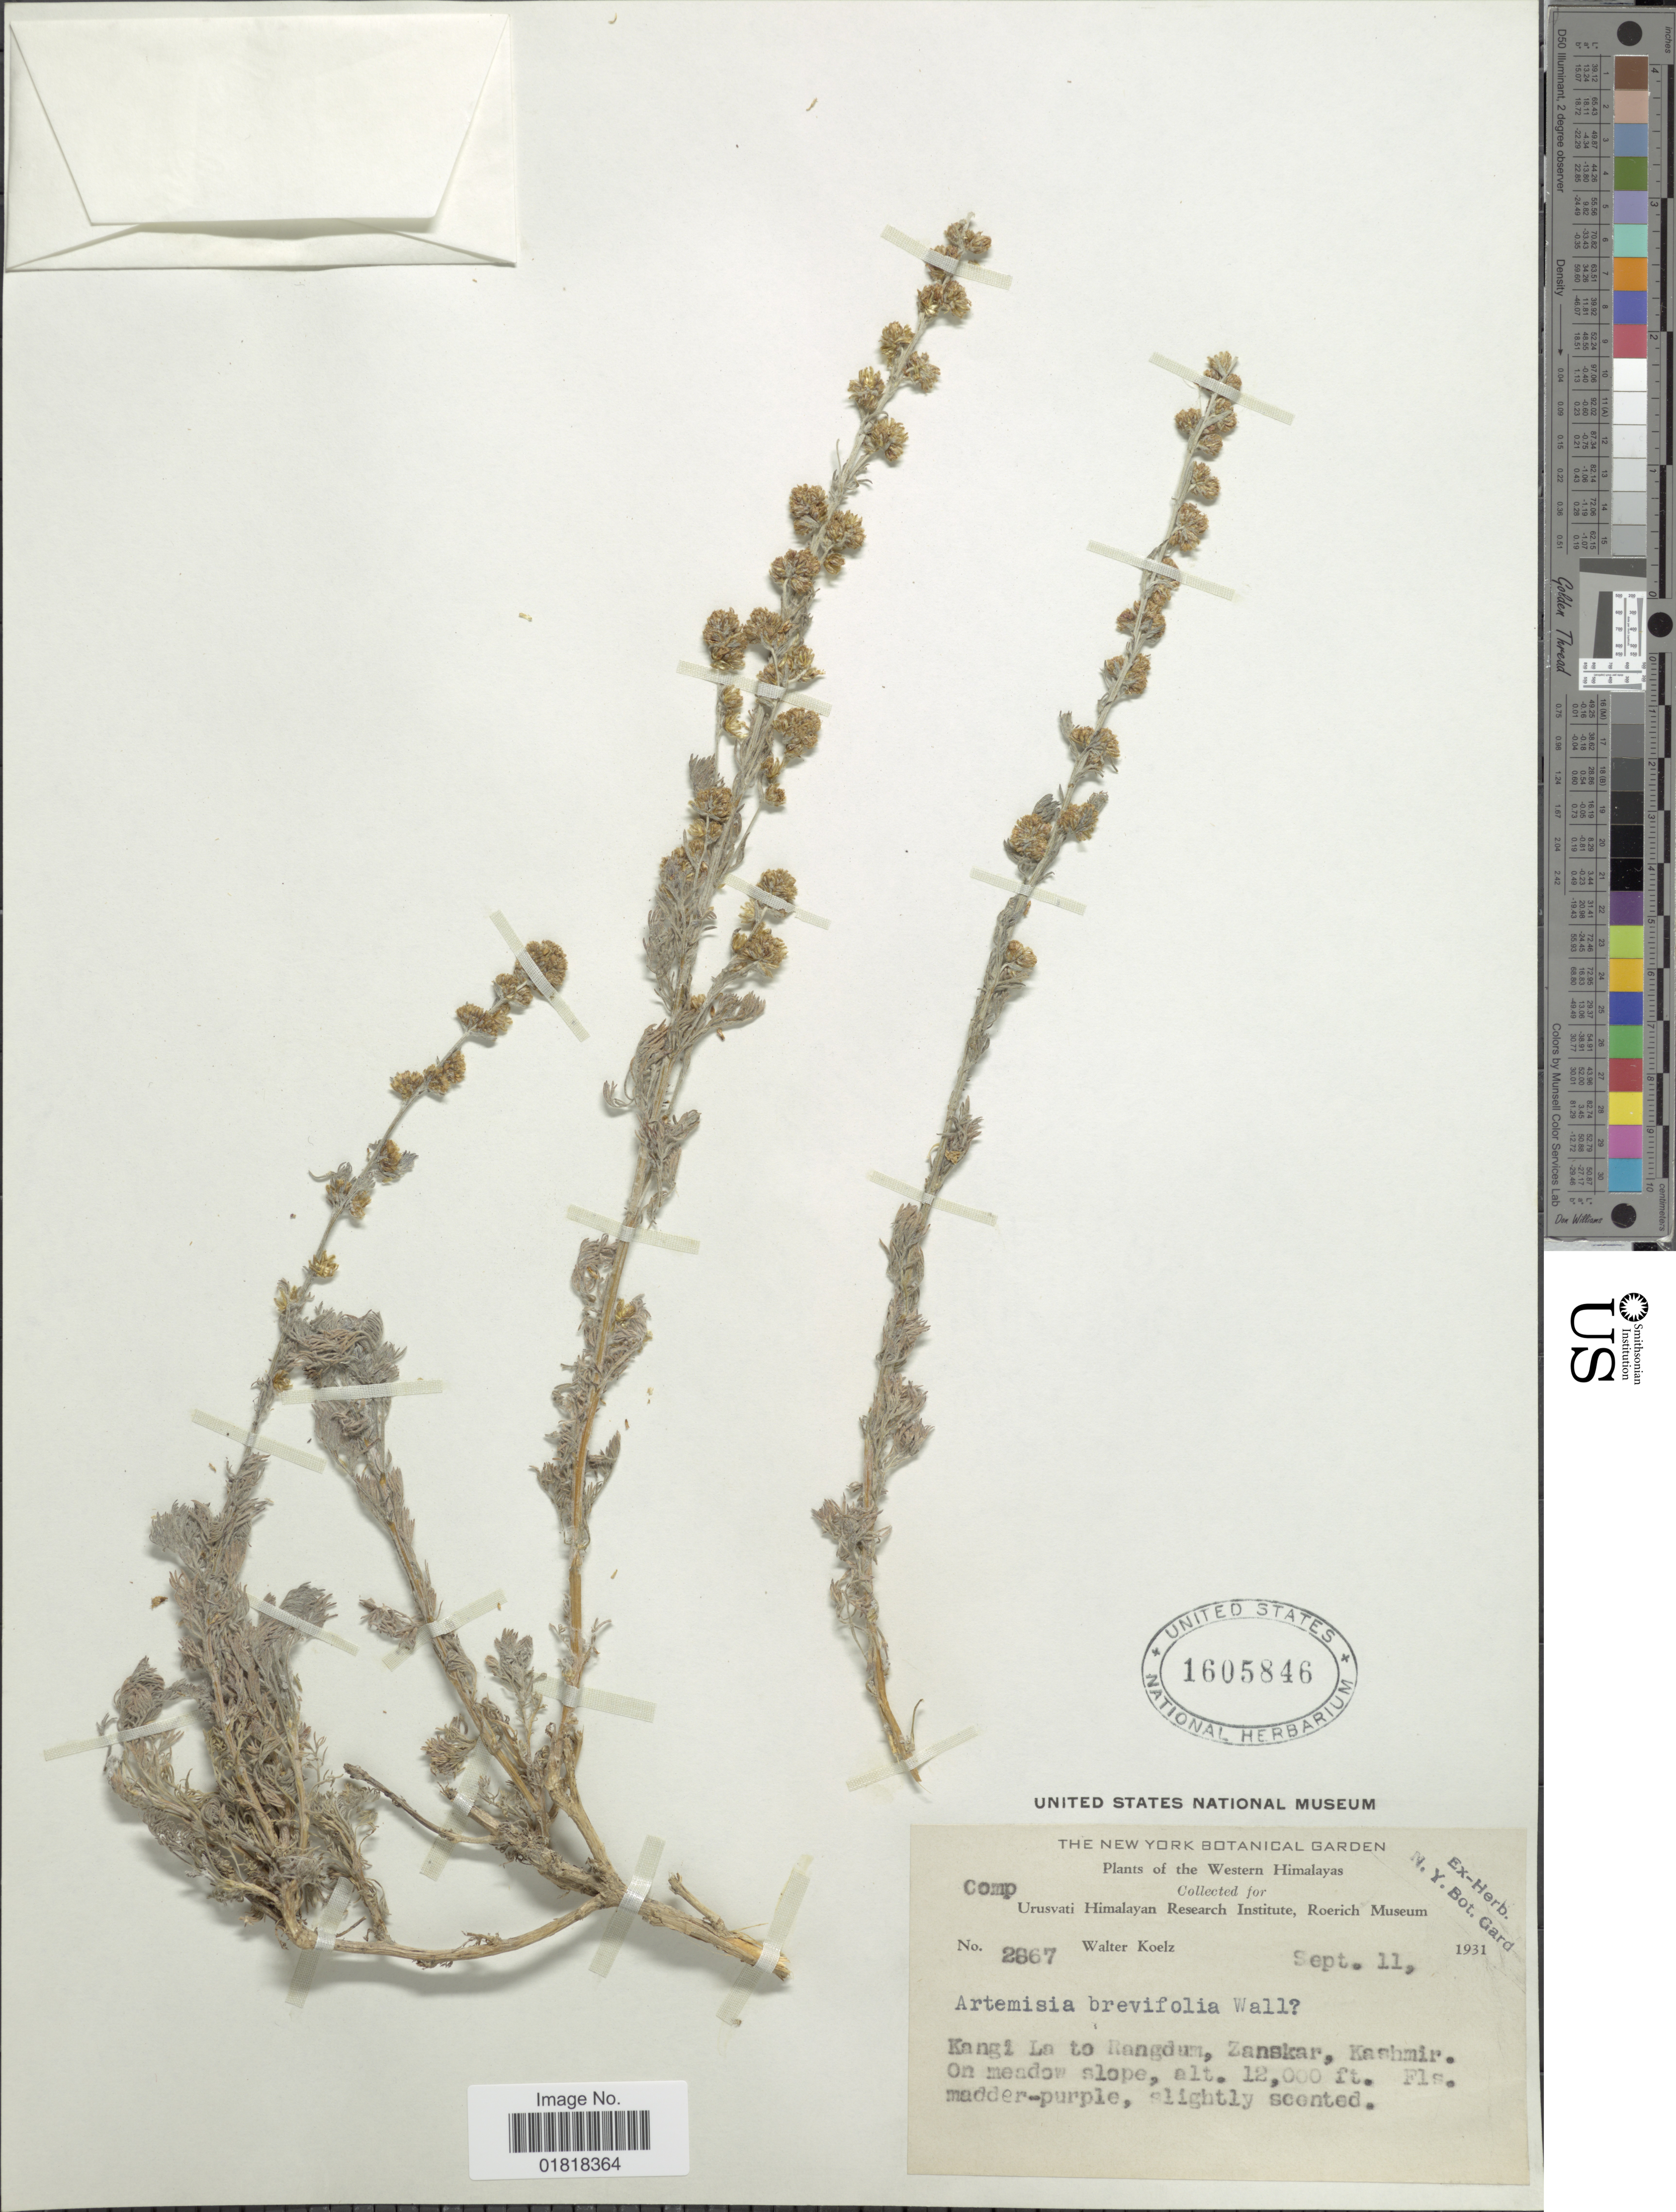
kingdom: Plantae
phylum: Tracheophyta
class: Magnoliopsida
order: Asterales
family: Asteraceae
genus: Artemisia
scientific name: Artemisia brevifolia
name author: Wall.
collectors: W. N. Koelz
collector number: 2667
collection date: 1931-09-11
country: India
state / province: Jammu and Kashmir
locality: Western Himalayas, Kangii La to Rangdum, Zanskar, on meadow slope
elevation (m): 3658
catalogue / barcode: US 1605846